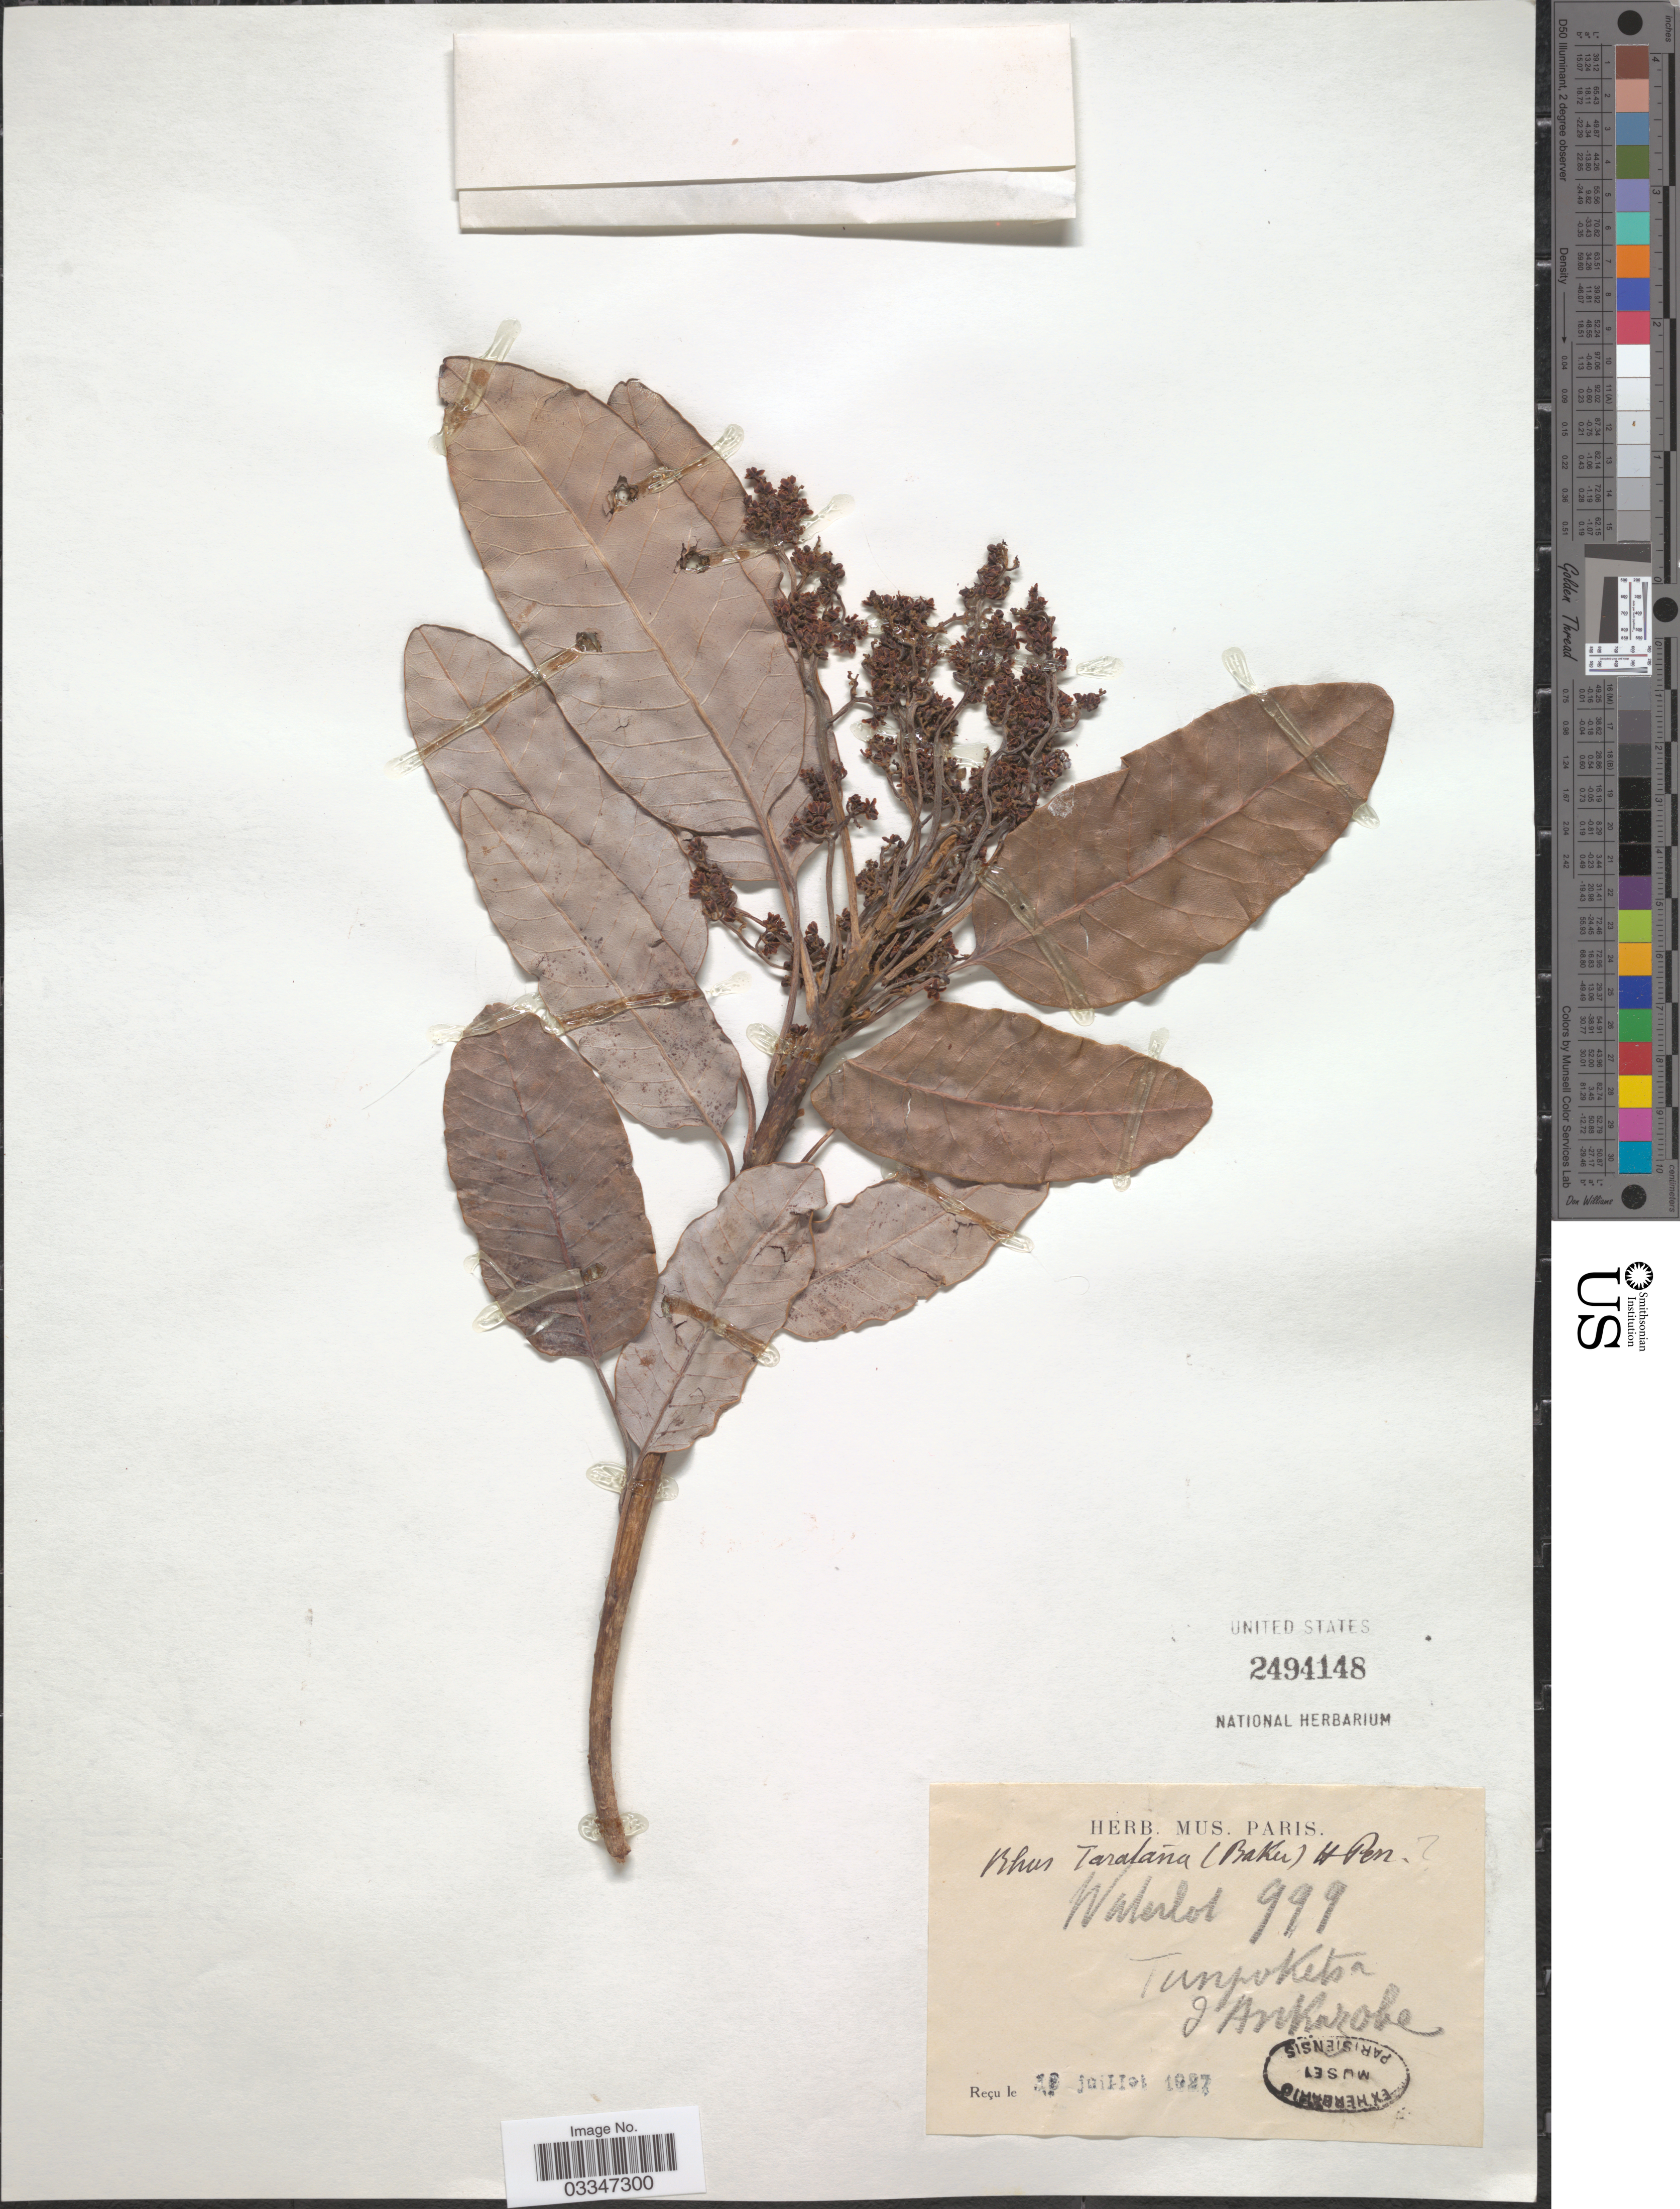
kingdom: Plantae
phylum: Tracheophyta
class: Magnoliopsida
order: Sapindales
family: Anacardiaceae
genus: Rhus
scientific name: Rhus sp.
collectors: E. G. Waterlot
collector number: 999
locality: Tunpoketsa,J Ankazobe. [interpreted]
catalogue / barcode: US 2494148